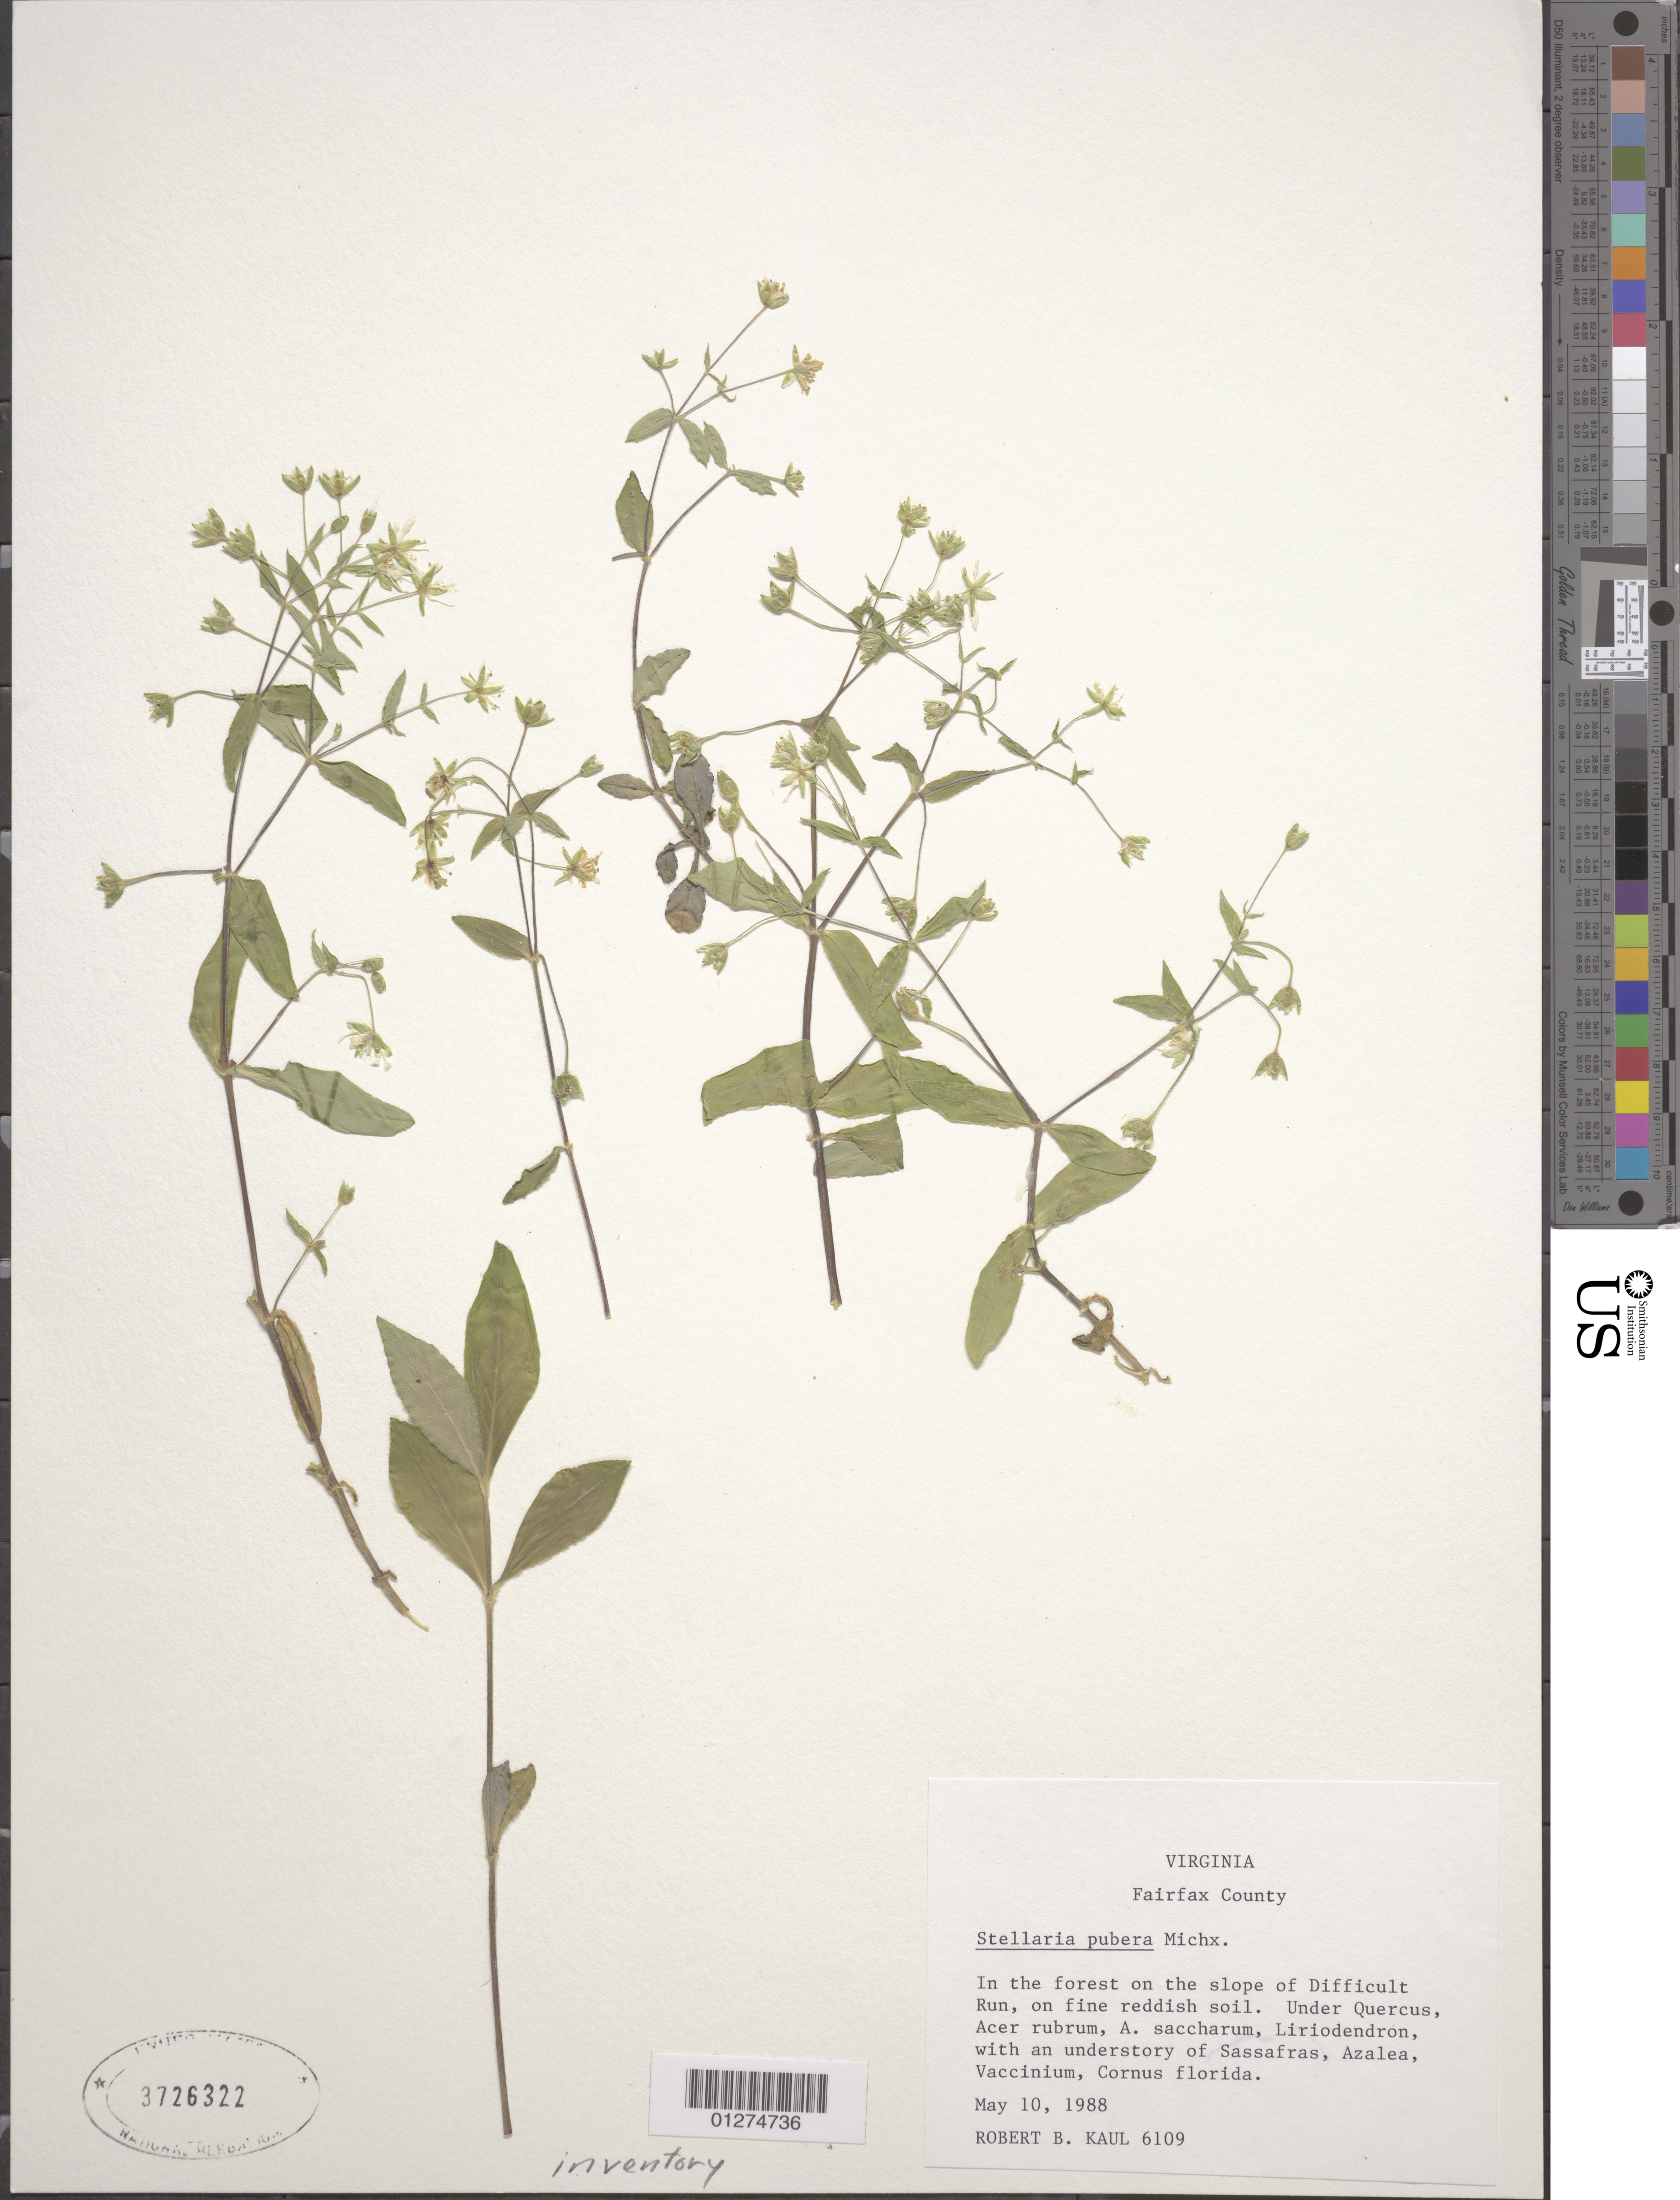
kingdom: Plantae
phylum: Tracheophyta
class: Magnoliopsida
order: Caryophyllales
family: Caryophyllaceae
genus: Stellaria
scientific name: Stellaria pubera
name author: Michx.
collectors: R. Kaul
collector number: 6109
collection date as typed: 10 May 1988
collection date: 1988-05-10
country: United States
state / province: Virginia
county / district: Fairfax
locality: Difficult Run, slope of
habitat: forest, on fine reddish soil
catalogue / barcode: US 3726322